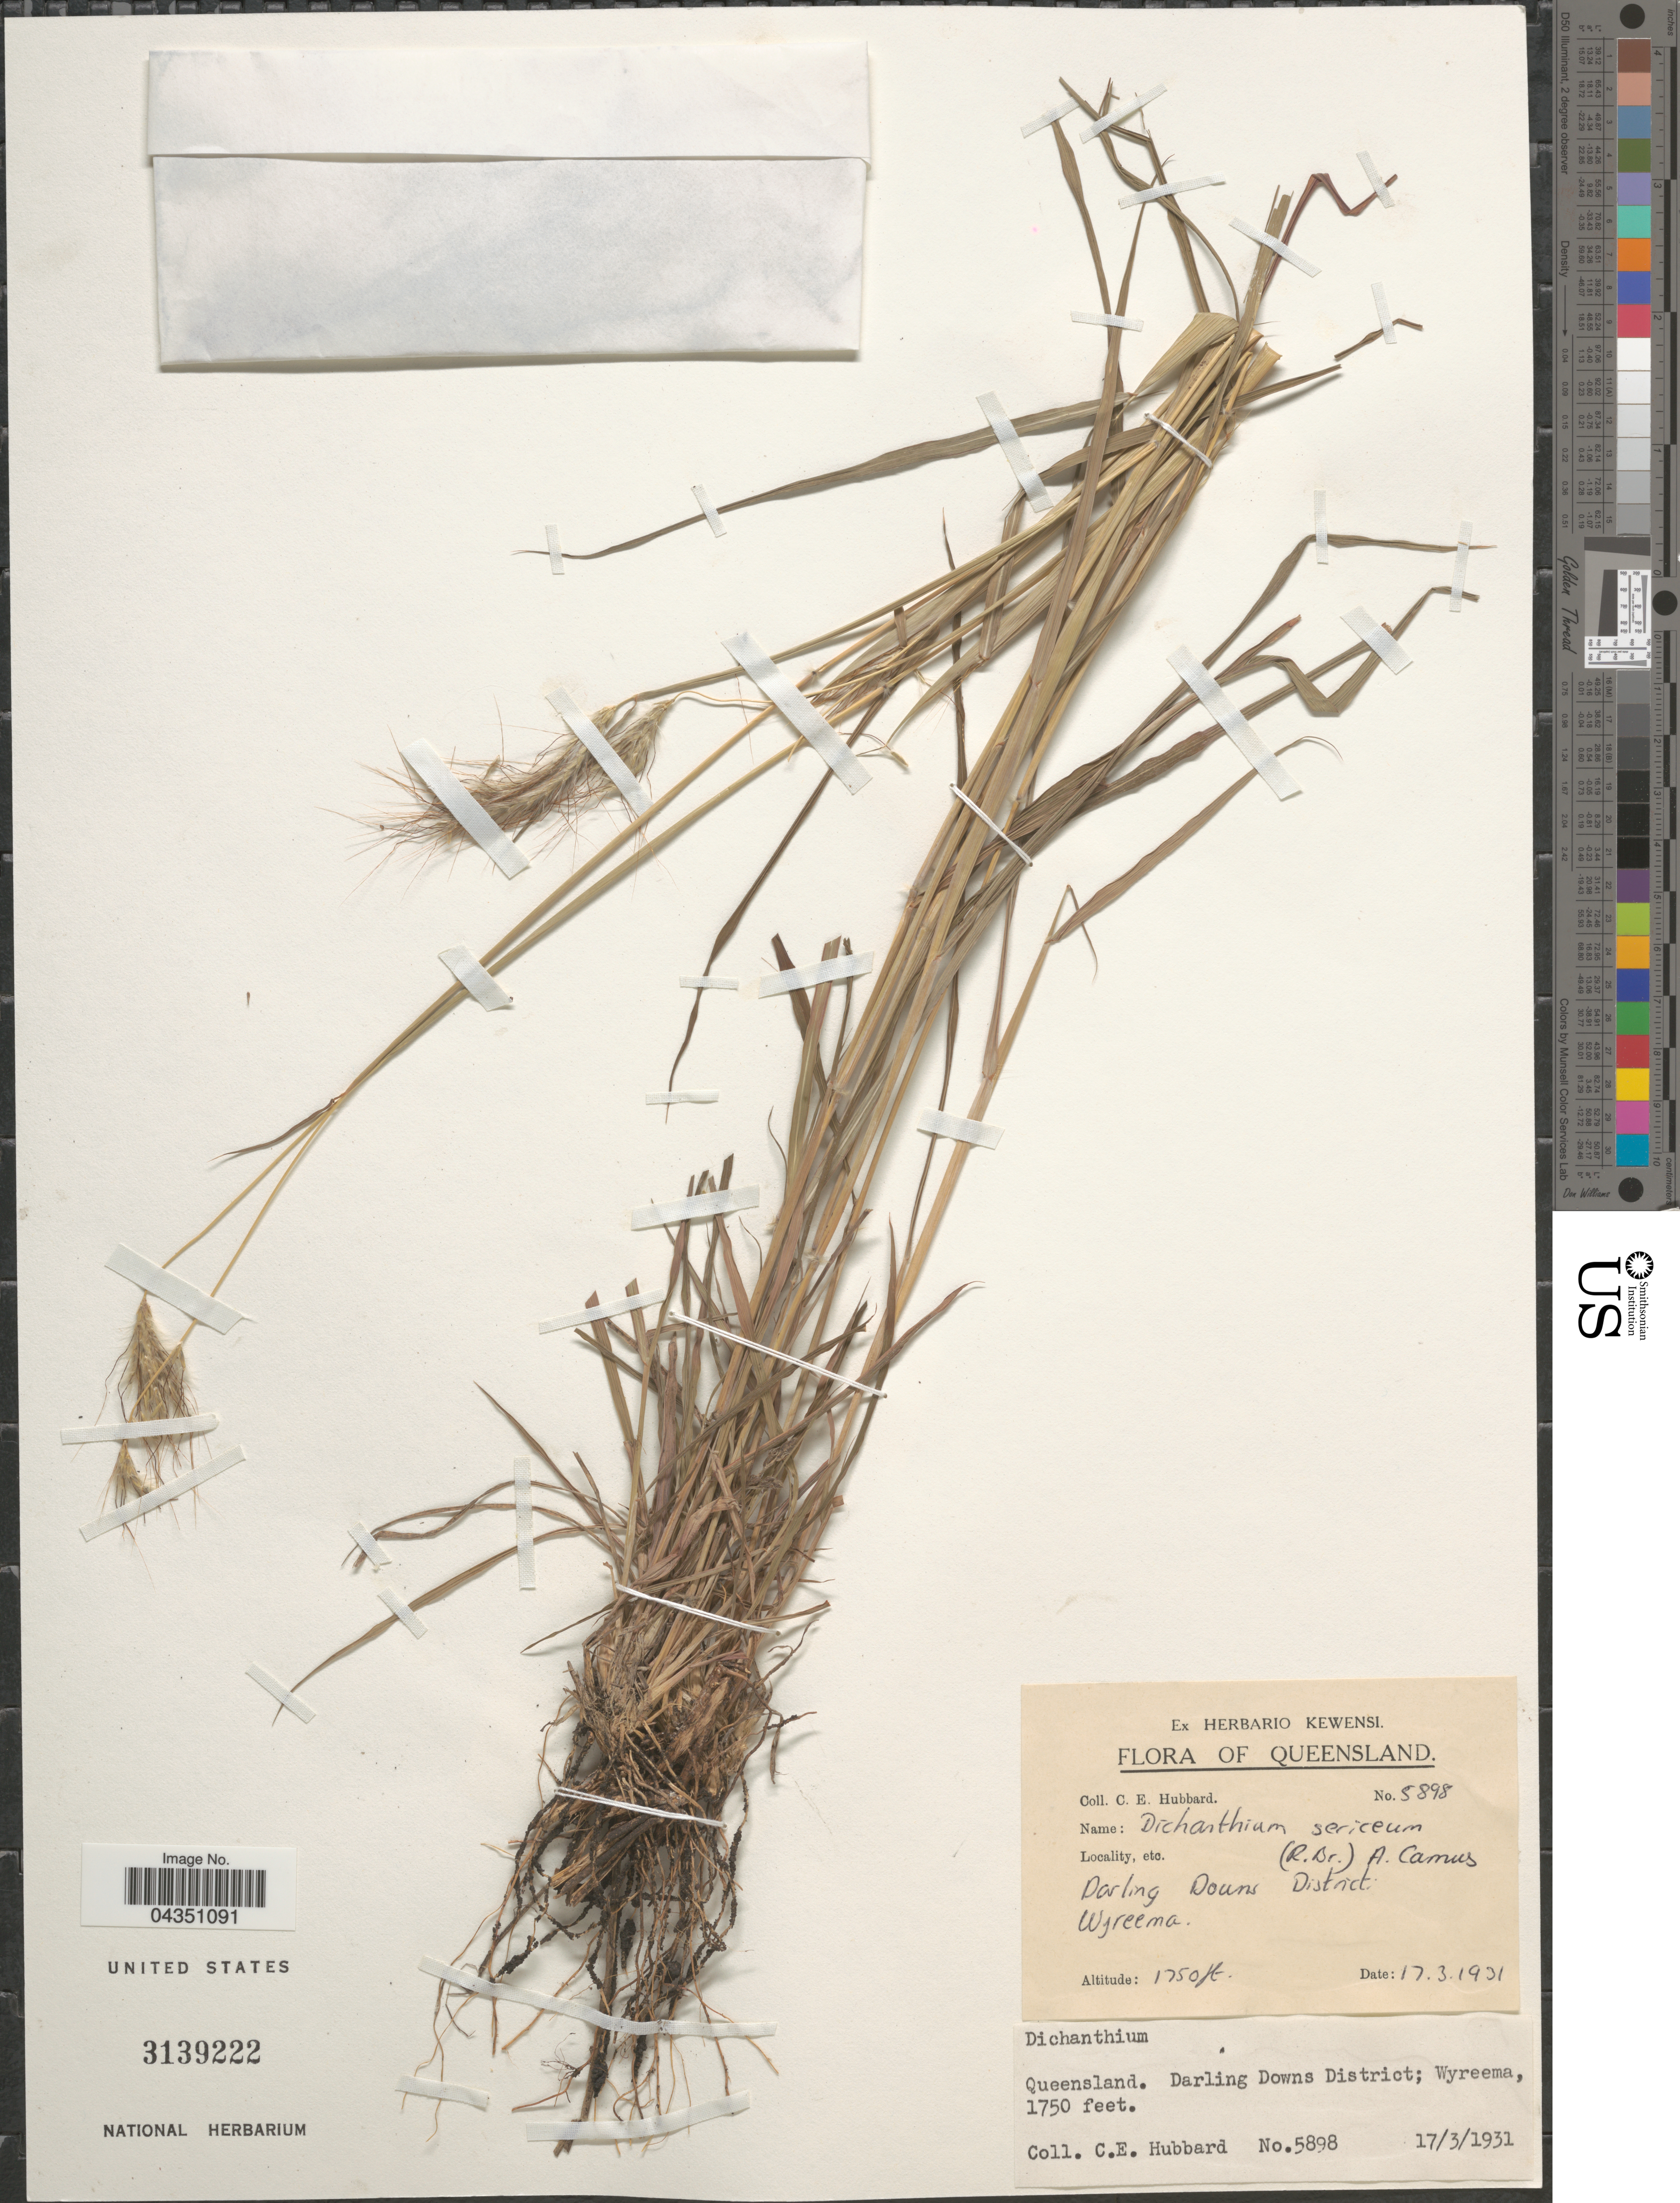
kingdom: Plantae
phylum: Tracheophyta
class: Liliopsida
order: Poales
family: Poaceae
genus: Dichanthium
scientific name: Dichanthium sericeum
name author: (R. Br.) A. Camus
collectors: C. E. Hubbard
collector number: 5898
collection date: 1931-03-17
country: Australia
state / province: Queensland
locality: Darling Downs District: Wyreema.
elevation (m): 533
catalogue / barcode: US 3139222